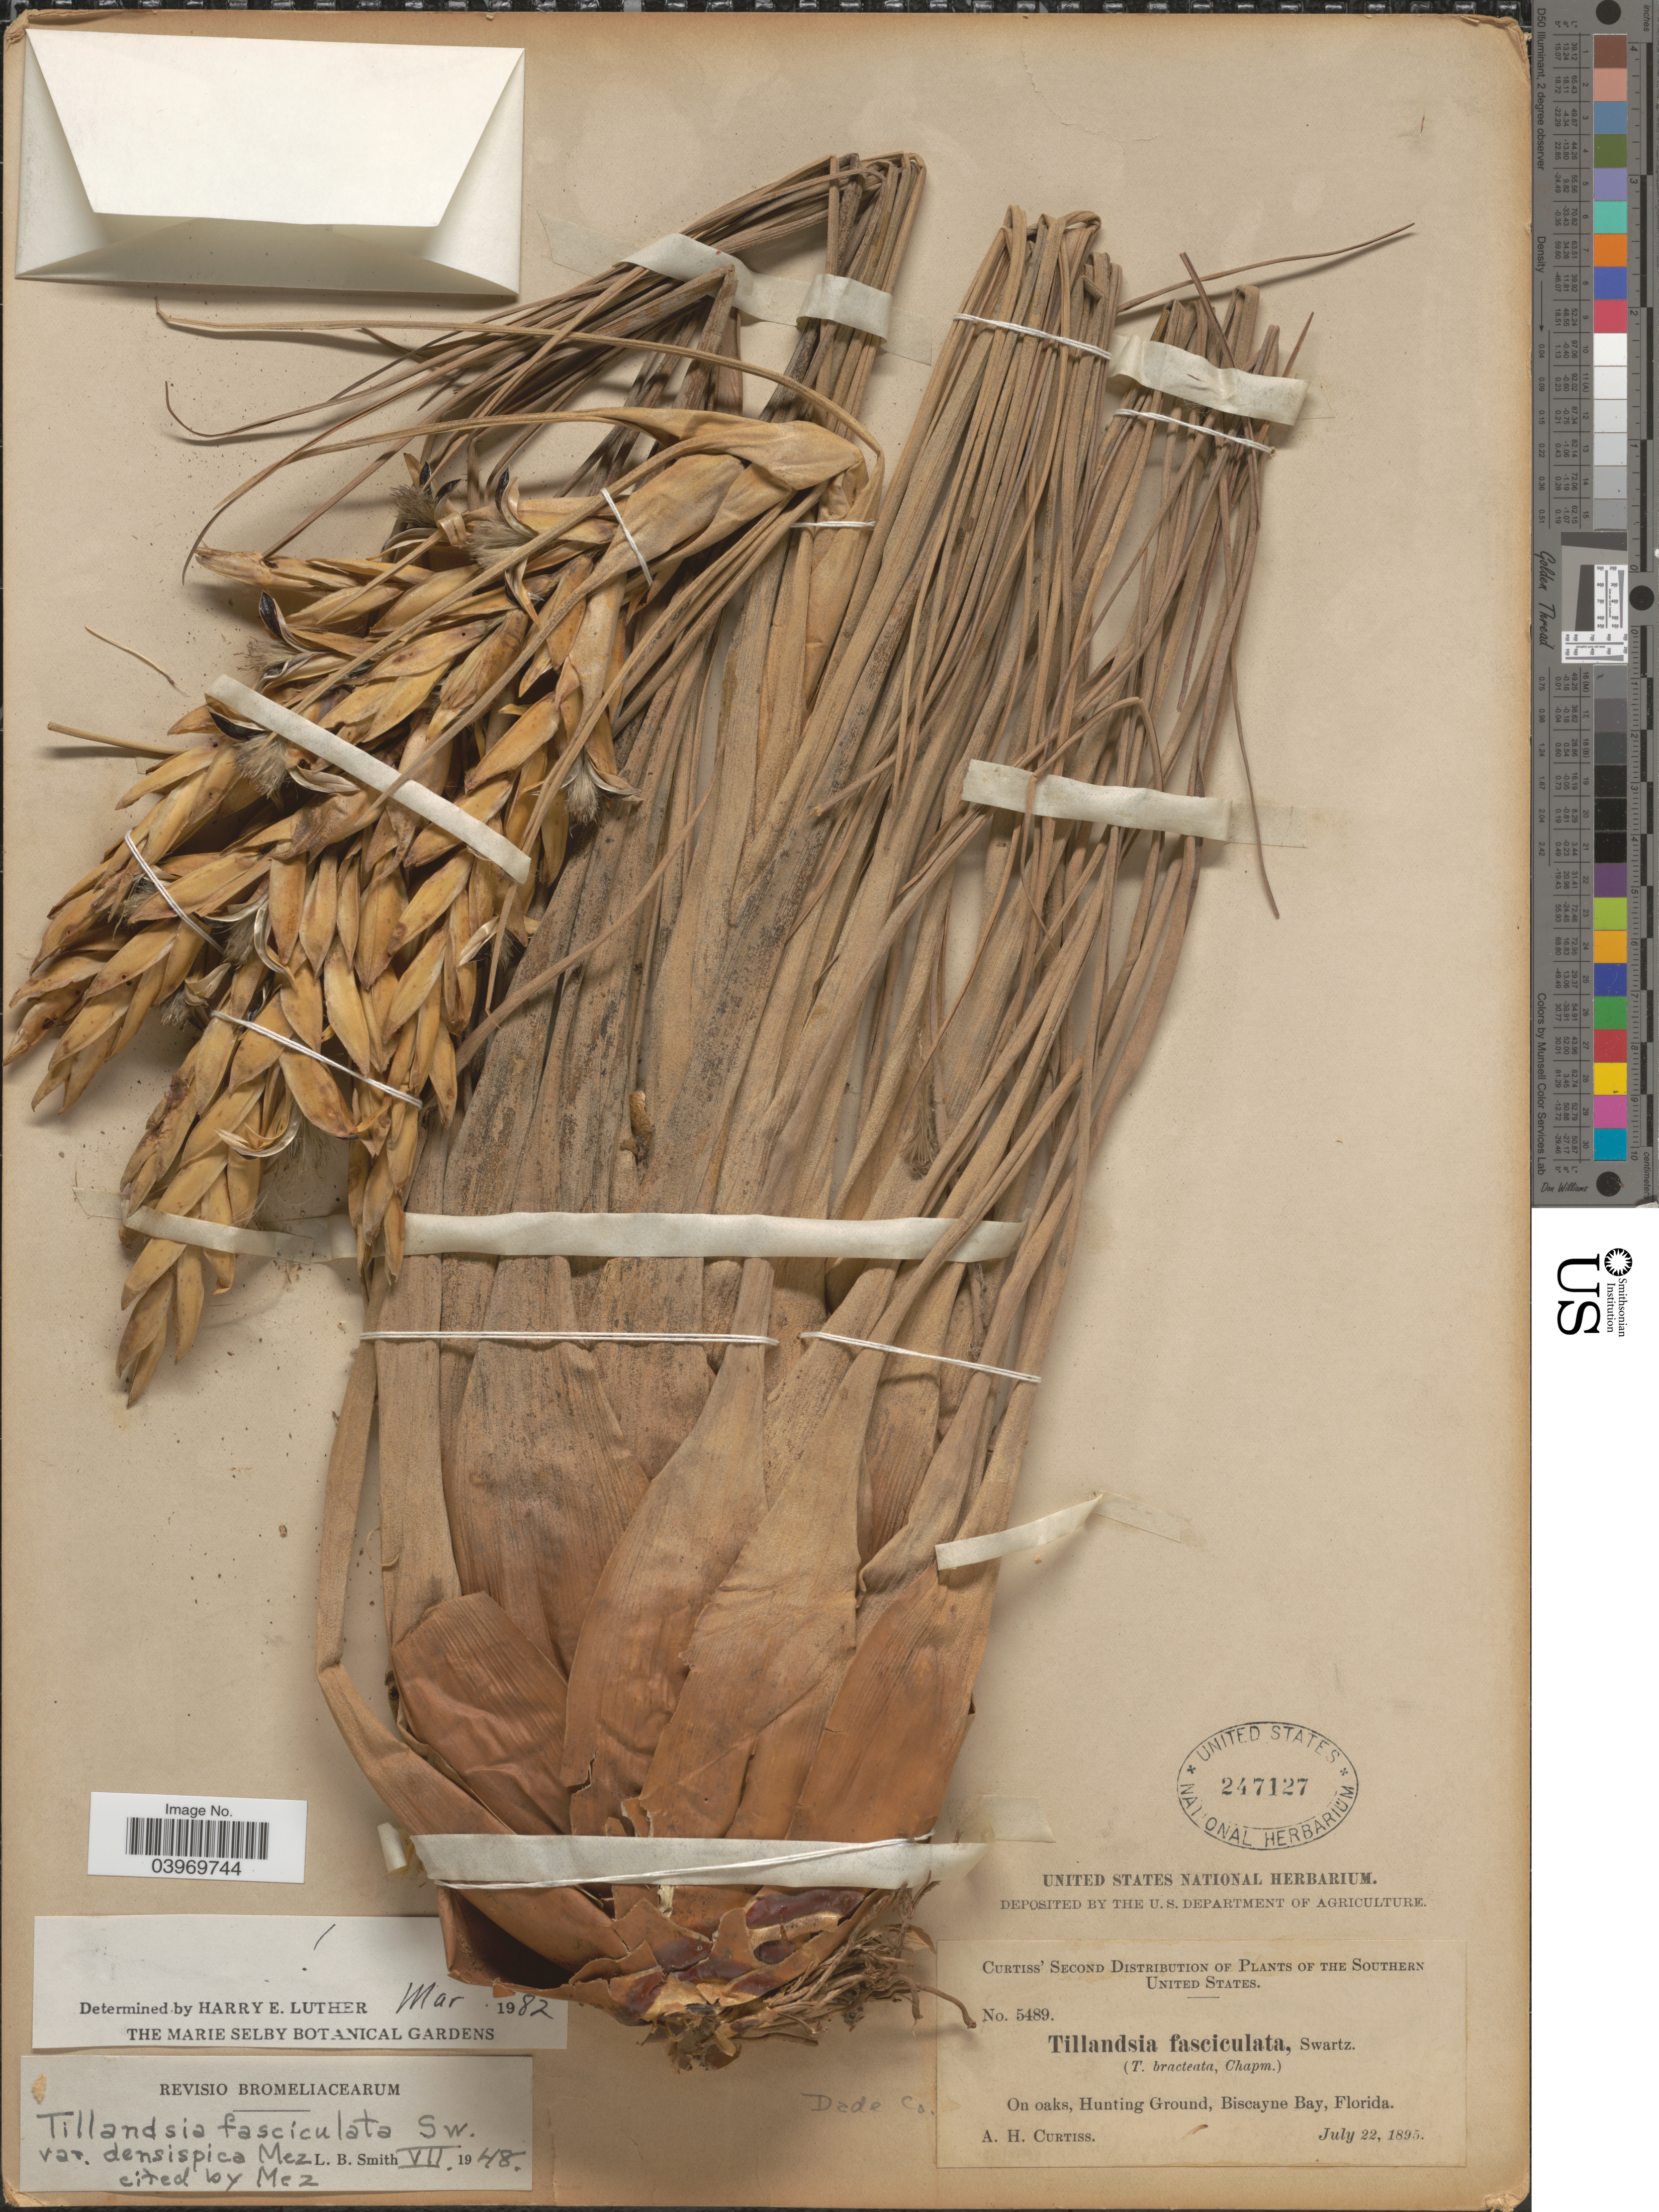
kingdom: Plantae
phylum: Tracheophyta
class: Liliopsida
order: Poales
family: Bromeliaceae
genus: Tillandsia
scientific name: Tillandsia fasciculata var. densispica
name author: Mez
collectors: A. H. Curtiss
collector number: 5489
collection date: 1895-07-22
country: United States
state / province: Florida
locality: The Southern United States. On oaks, Hunting Ground, Biscayne Bay. Dade Co.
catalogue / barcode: US 247127